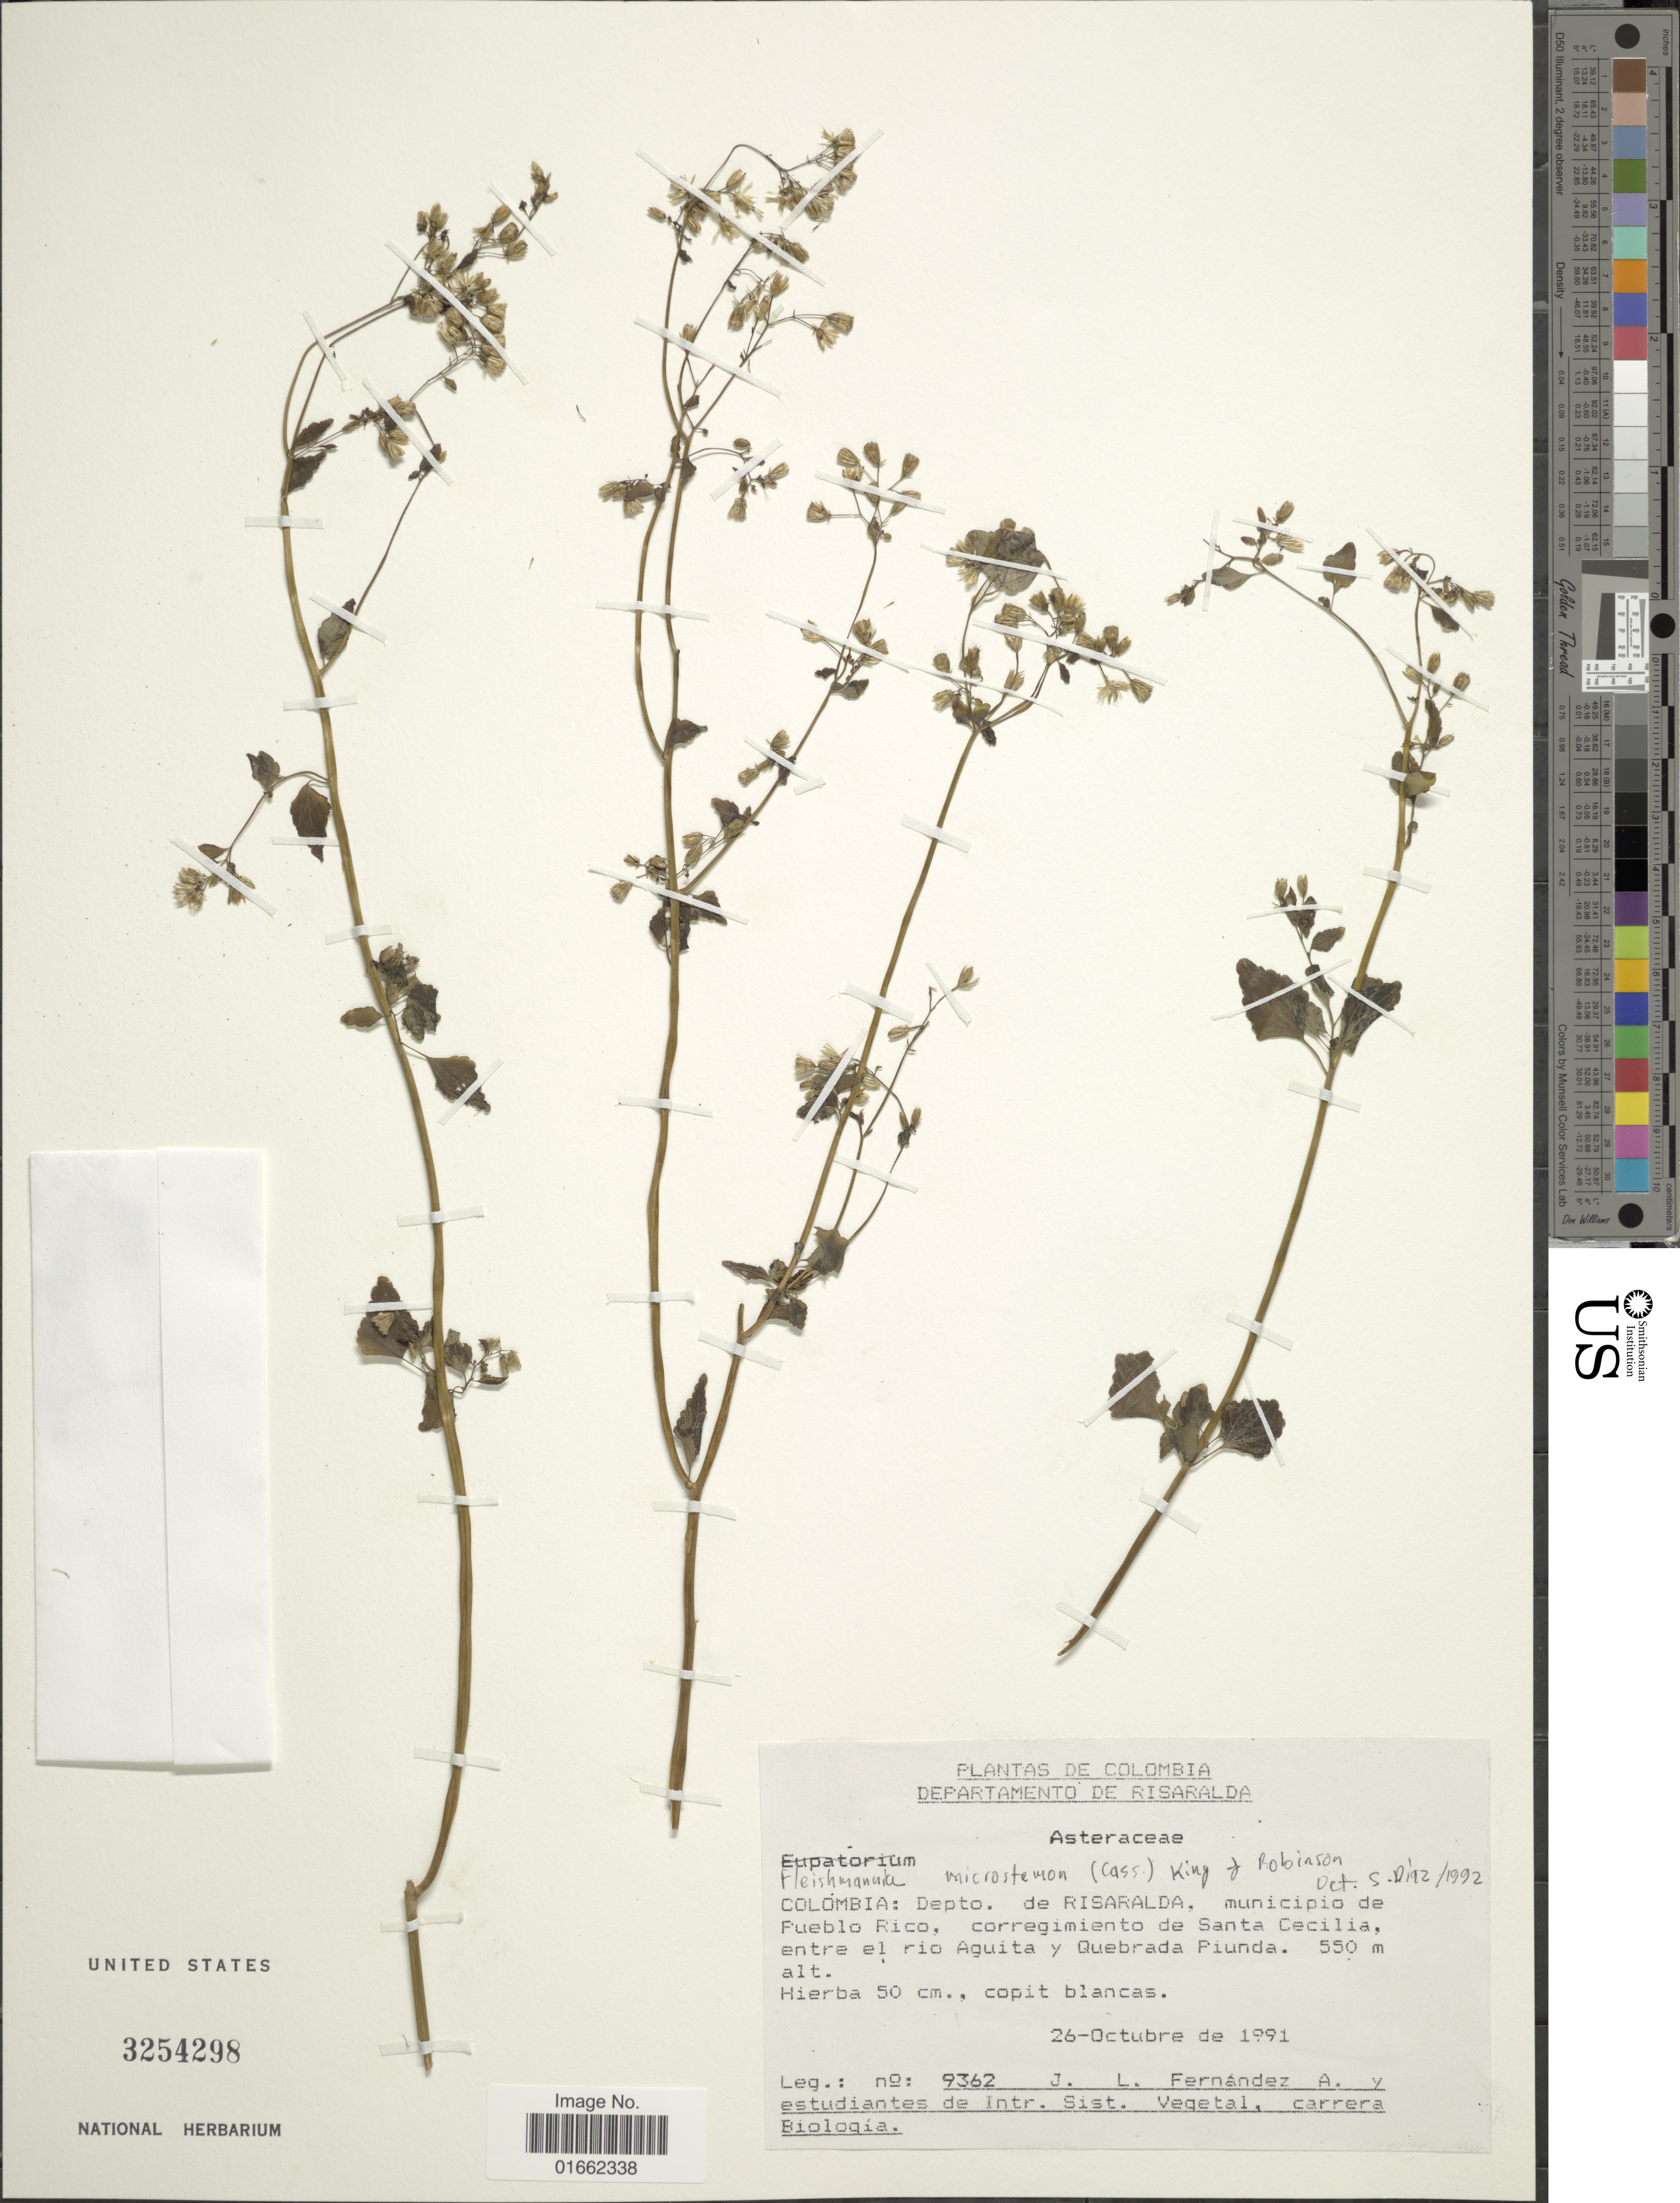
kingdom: Plantae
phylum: Tracheophyta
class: Magnoliopsida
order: Asterales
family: Asteraceae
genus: Fleischmannia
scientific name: Fleischmannia microstemon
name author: (Cass.) R.M. King & H. Rob.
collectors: J. L. Fernández-Alonso & Estudiantes de Introducc. Sistem. Vegetal.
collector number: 9362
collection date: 1991-10-26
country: Colombia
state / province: Risaralda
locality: Colombia: Depto. de Risaralda, municipio de Pueblo Rico, corregimiento de Santa Cecilia, entre el rio Aguita y Quebrada Piunda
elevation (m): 550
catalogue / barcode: US 3254298